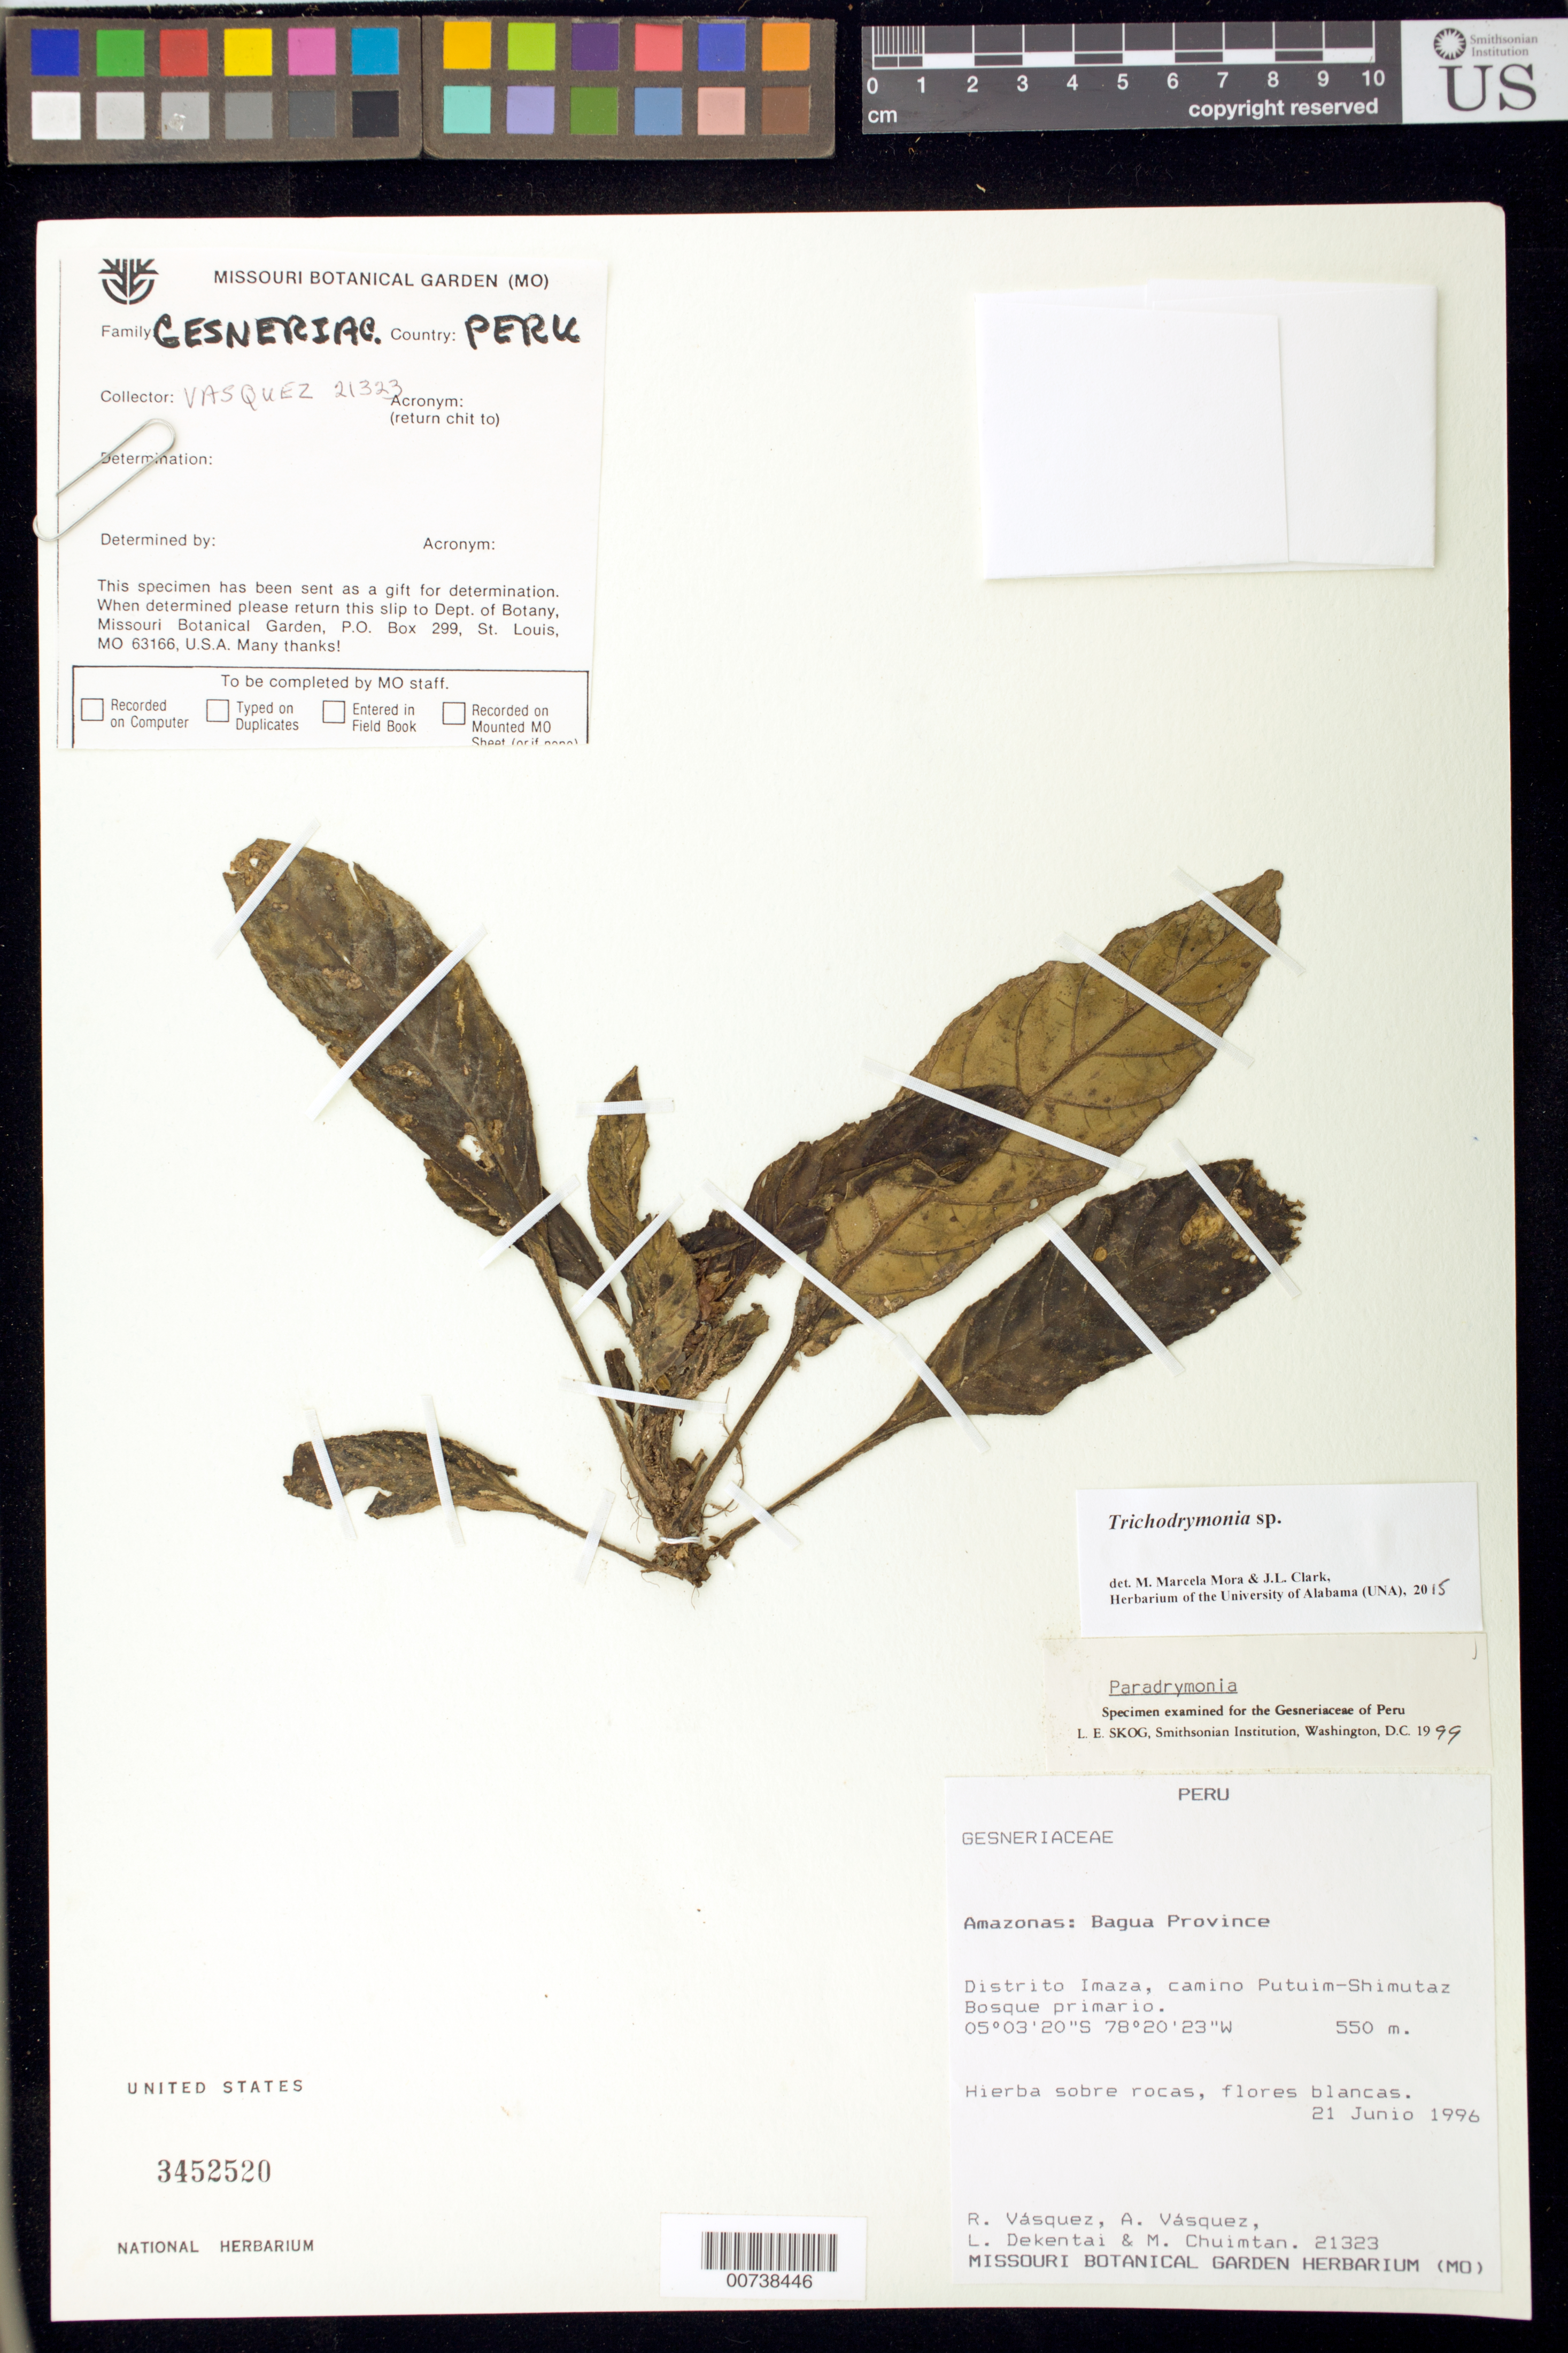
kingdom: Plantae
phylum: Tracheophyta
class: Magnoliopsida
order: Lamiales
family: Gesneriaceae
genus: Trichodrymonia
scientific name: Trichodrymonia sp.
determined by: Mora, M. M.; Clark, J. L.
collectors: R. Vásquez, A. Vasquez, L. Dekentai & M. Chuimtan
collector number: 21323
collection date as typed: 21 Jun 1996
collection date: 1996-06-21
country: Peru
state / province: Amazonas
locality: Amazonas: Bagua Province. Dtto. Imaza; camino Putuim - Shimutaz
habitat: Bosque primario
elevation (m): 550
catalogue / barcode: US 3452520